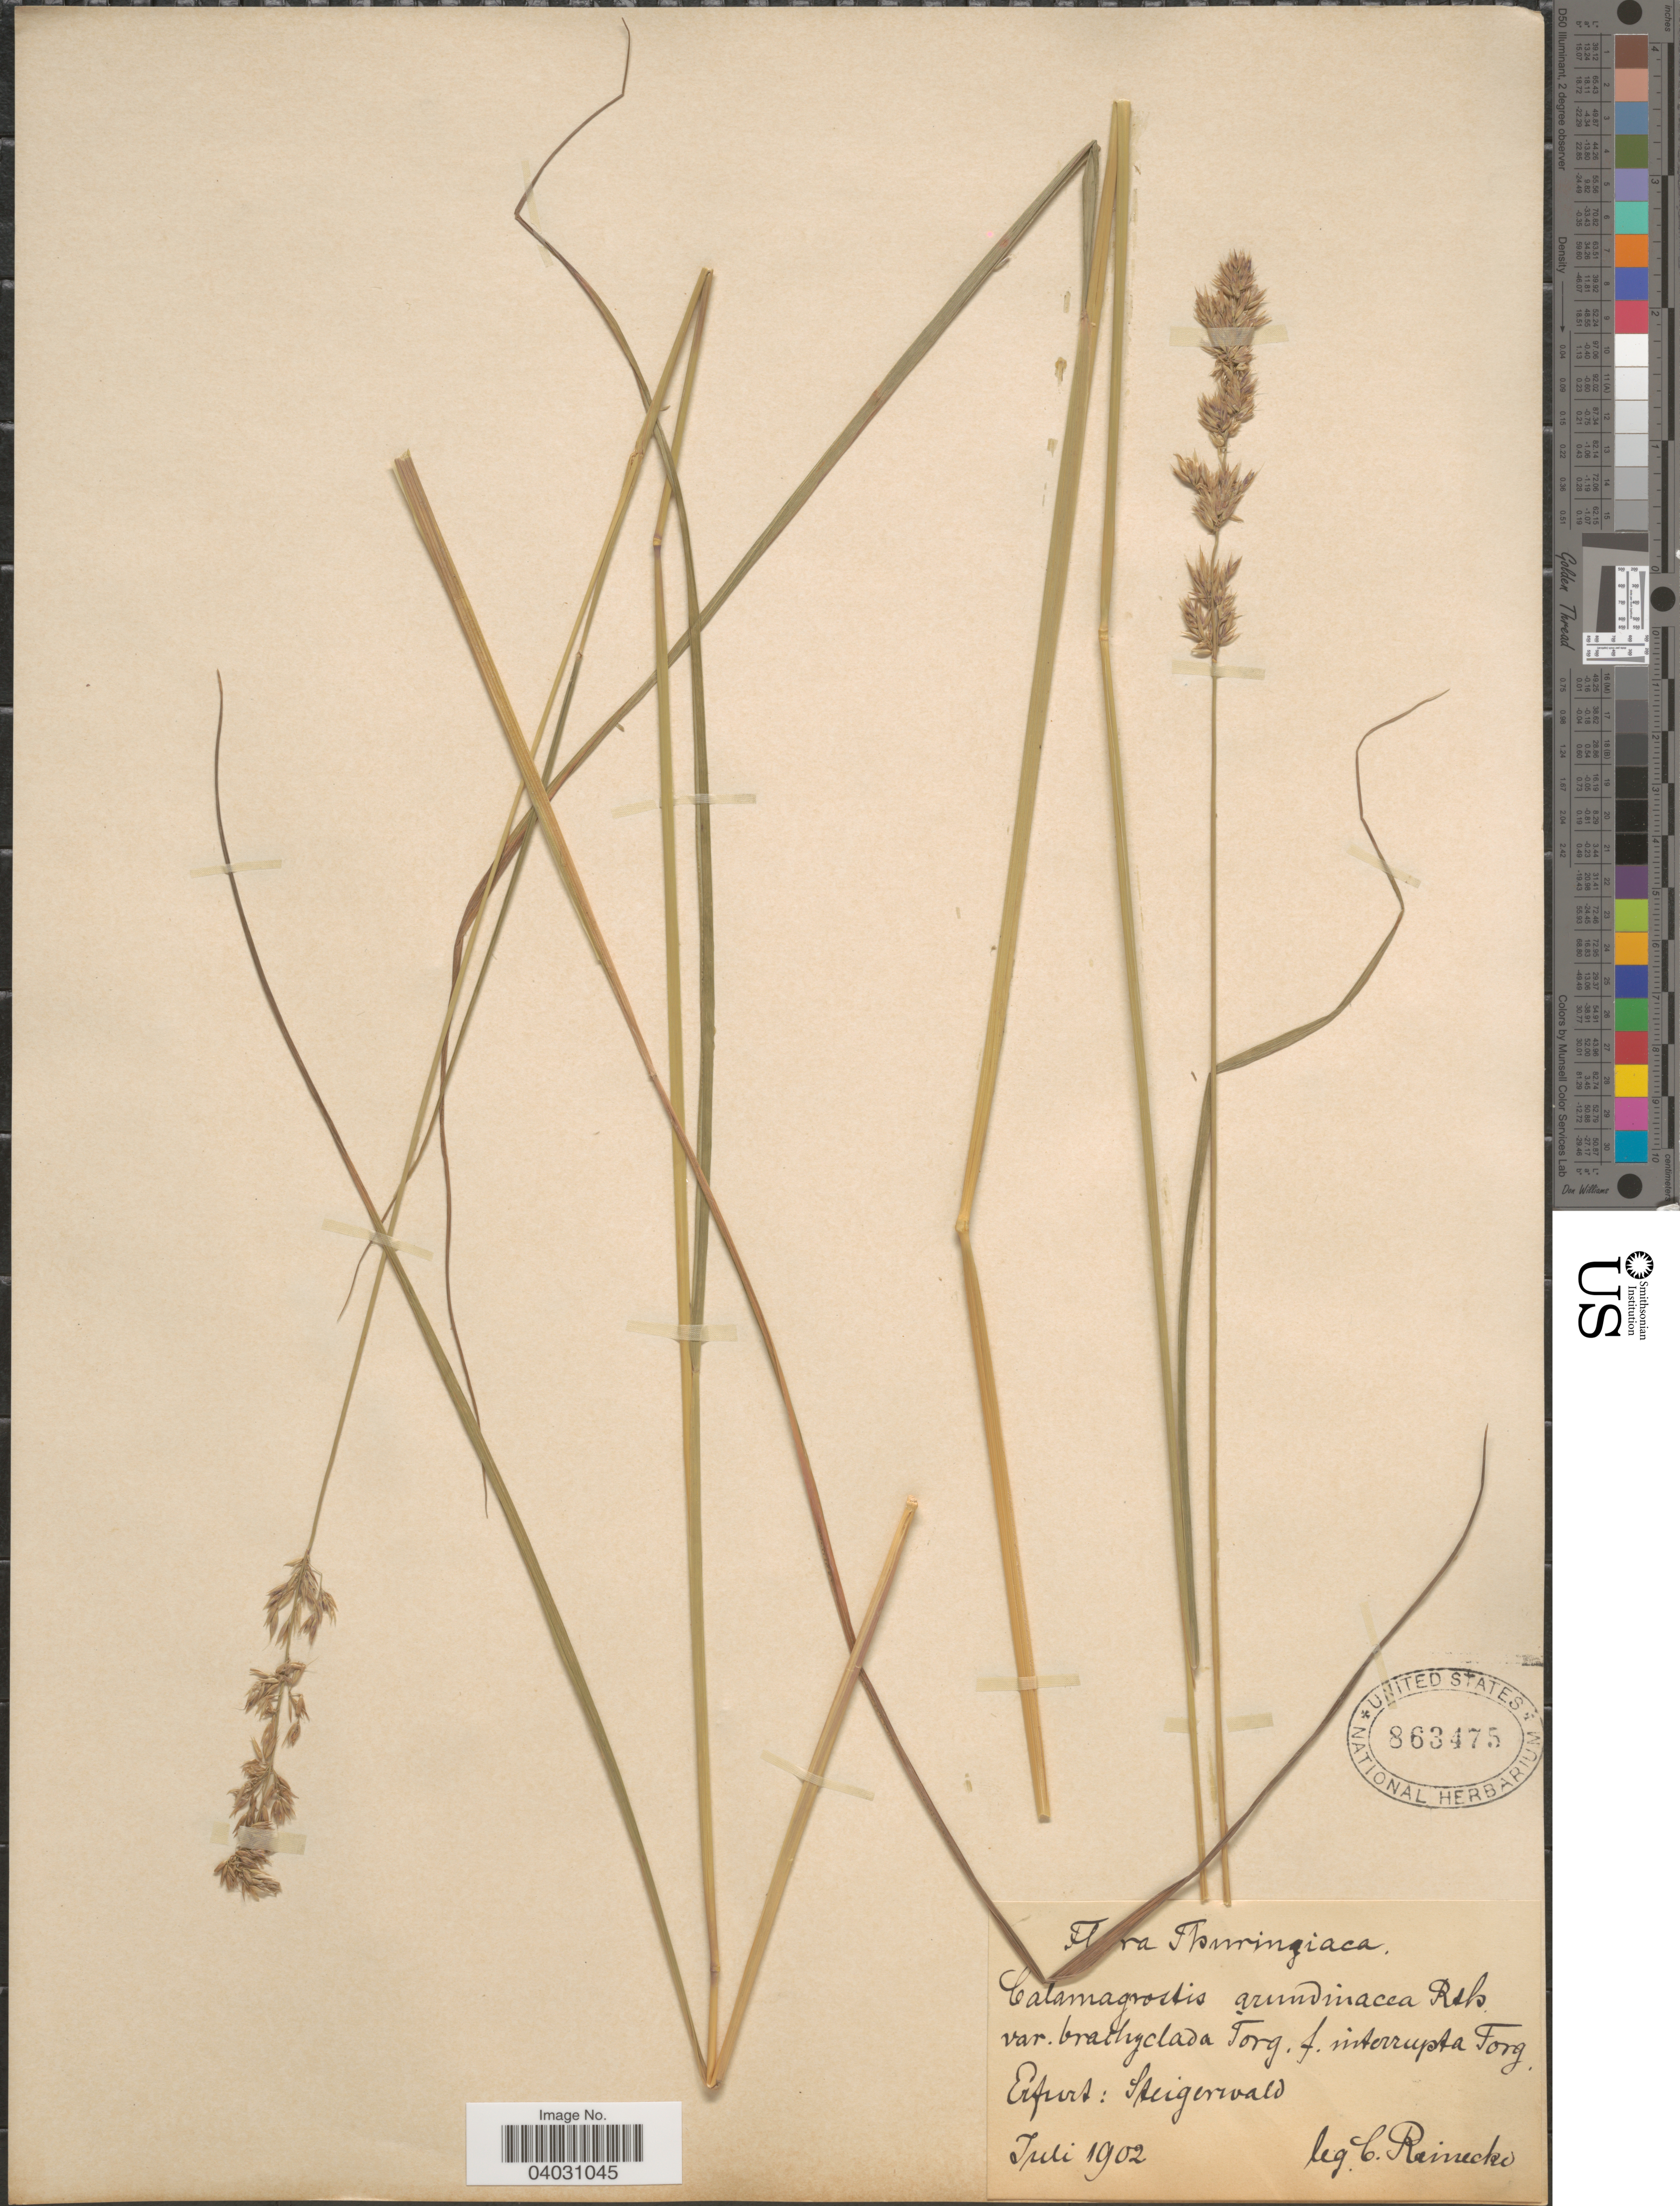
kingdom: Plantae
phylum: Tracheophyta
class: Liliopsida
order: Poales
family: Poaceae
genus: Calamagrostis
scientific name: Calamagrostis arundinacea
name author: (L.) Roth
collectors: Christopher H. Reinecke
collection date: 1902-07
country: Germany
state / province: Thuringia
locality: Thuringiaca. Erfurt : Steigerwald.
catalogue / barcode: US 863475